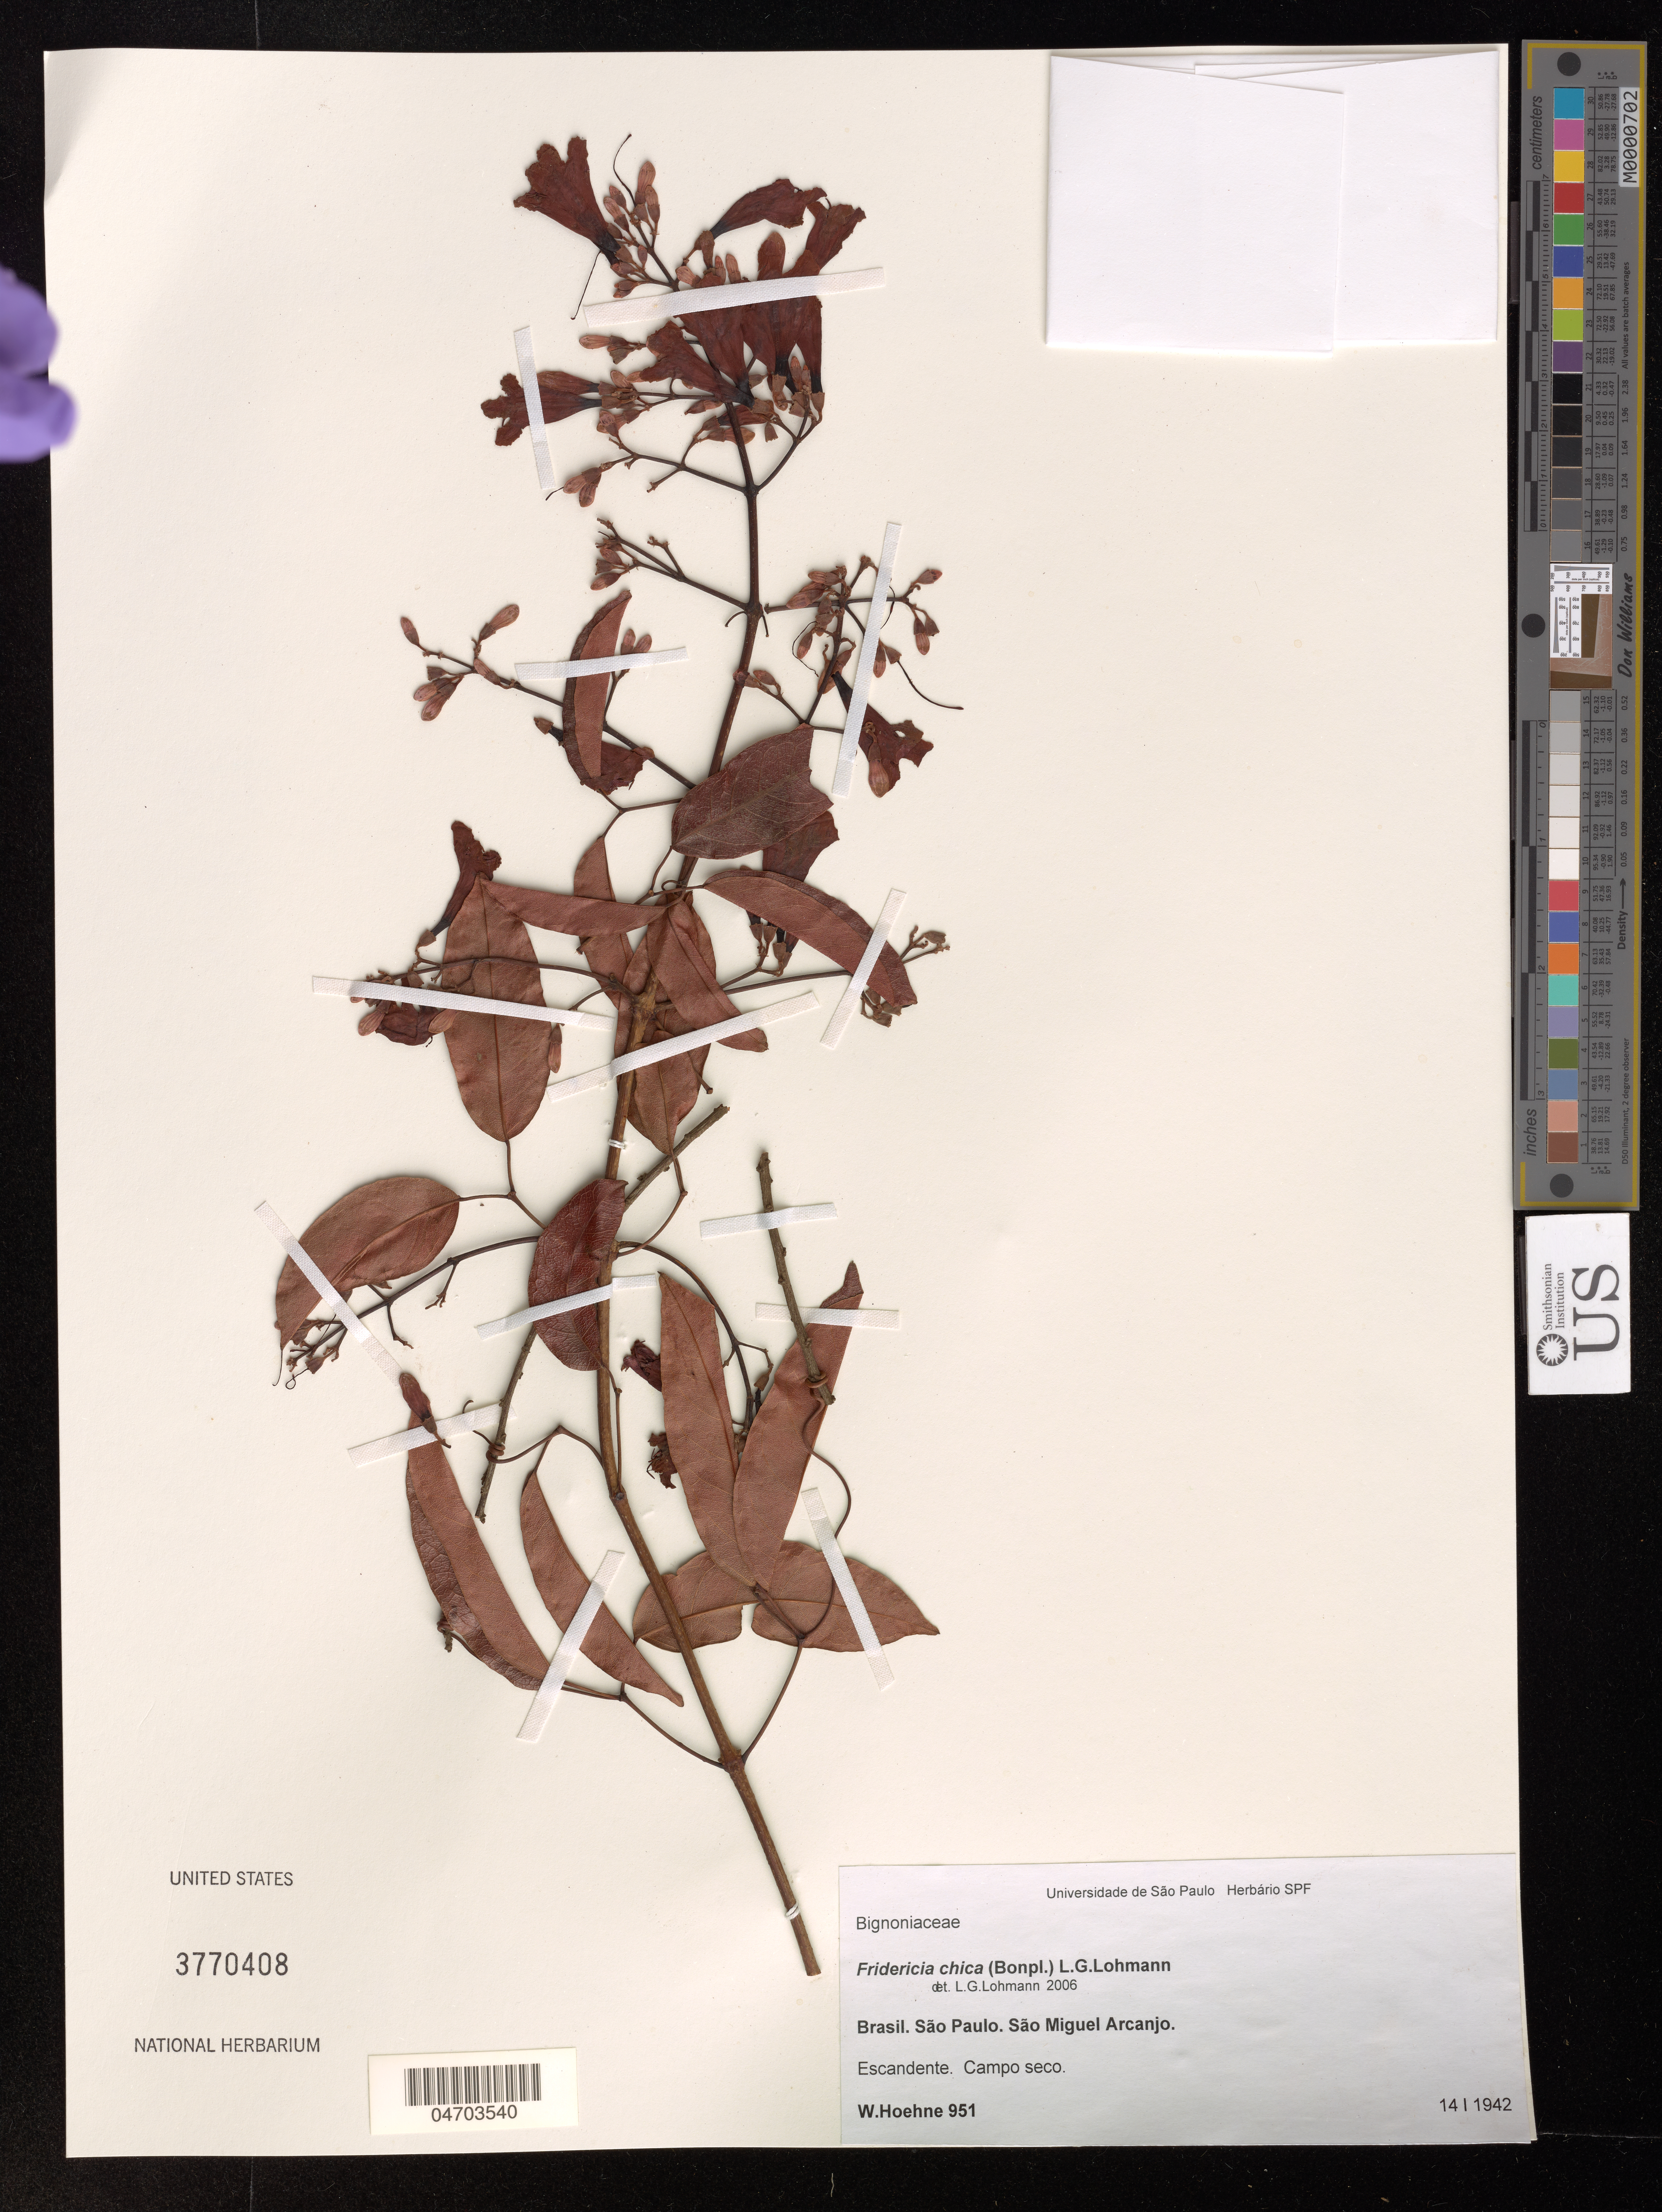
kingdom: Plantae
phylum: Tracheophyta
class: Magnoliopsida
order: Lamiales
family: Bignoniaceae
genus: Fridericia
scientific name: Fridericia chica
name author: (Bonpl.) L.G. Lohmann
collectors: W. Hoehne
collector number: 951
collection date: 1942-01-14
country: Brazil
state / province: São Paulo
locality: São Miguel Arcanjo.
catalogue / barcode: US 3770408